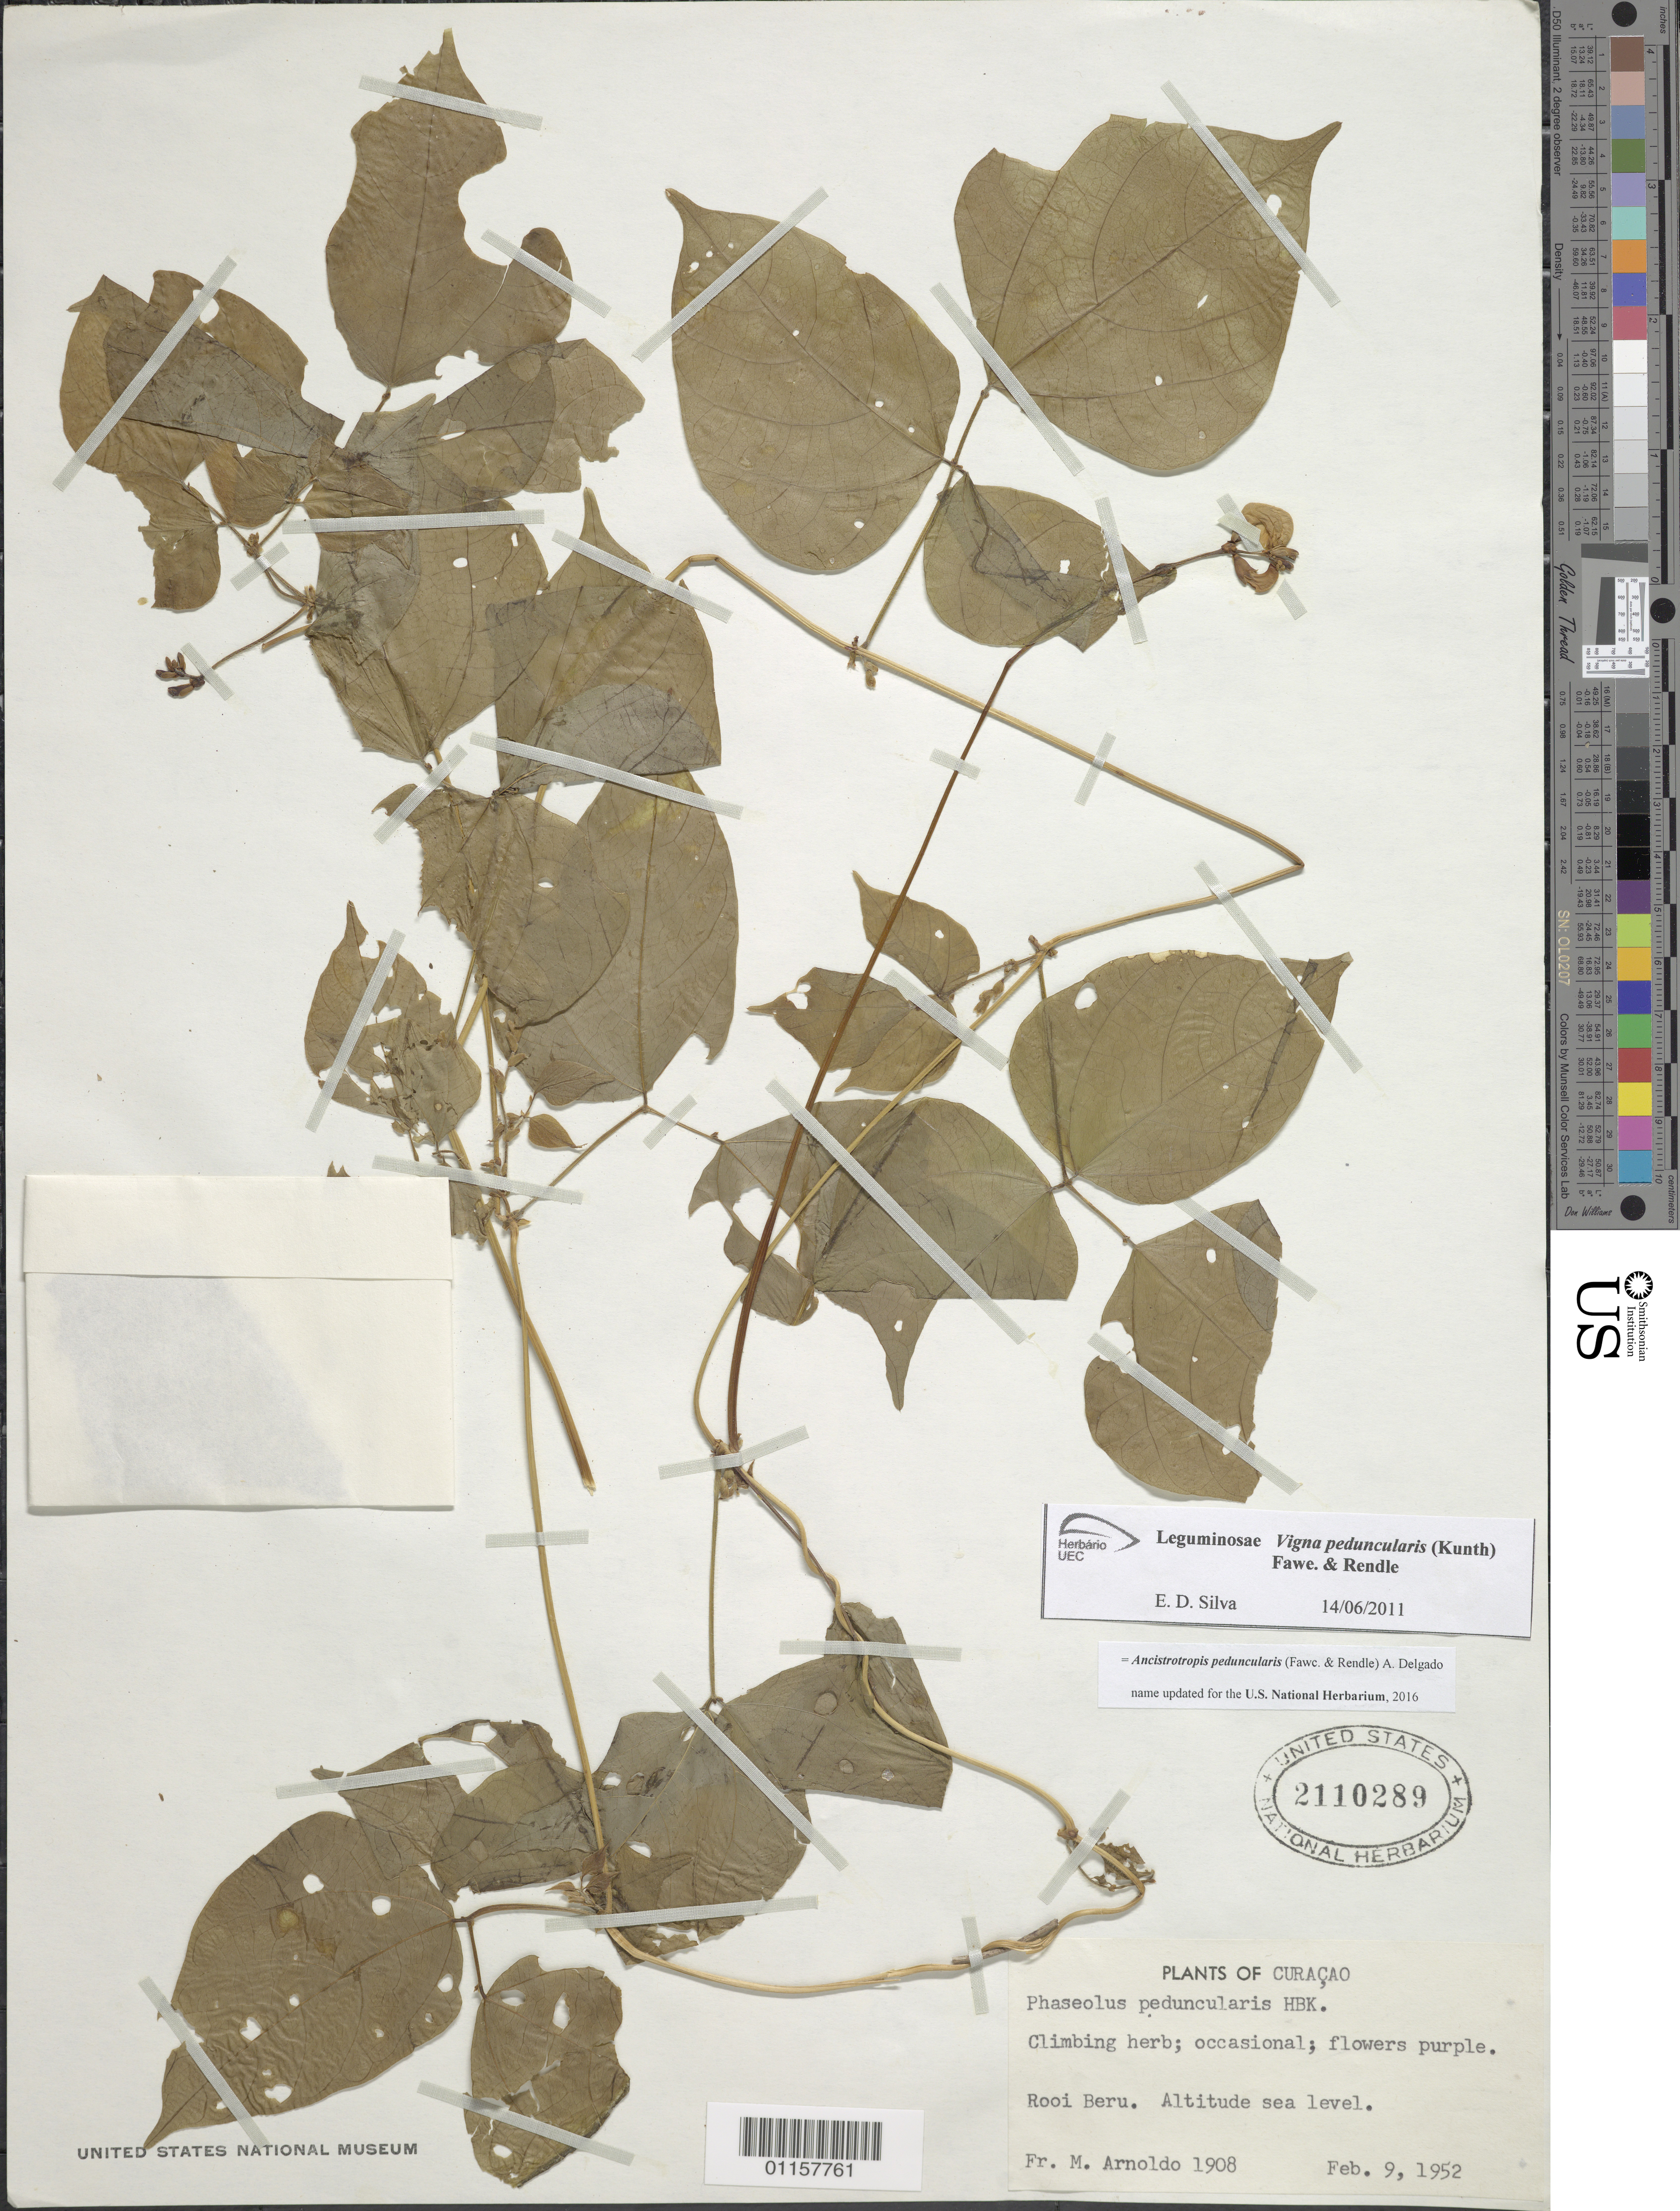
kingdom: Plantae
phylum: Tracheophyta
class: Magnoliopsida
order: Fabales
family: Fabaceae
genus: Ancistrotropis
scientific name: Ancistrotropis peduncularis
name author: (Fawc. & Rendle) A. Delgado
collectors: N. Arnoldo-Broeders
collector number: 1908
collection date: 1952-02-09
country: Curaçao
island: Curaçao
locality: Rooi Beru.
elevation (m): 0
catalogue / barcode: US 2110289